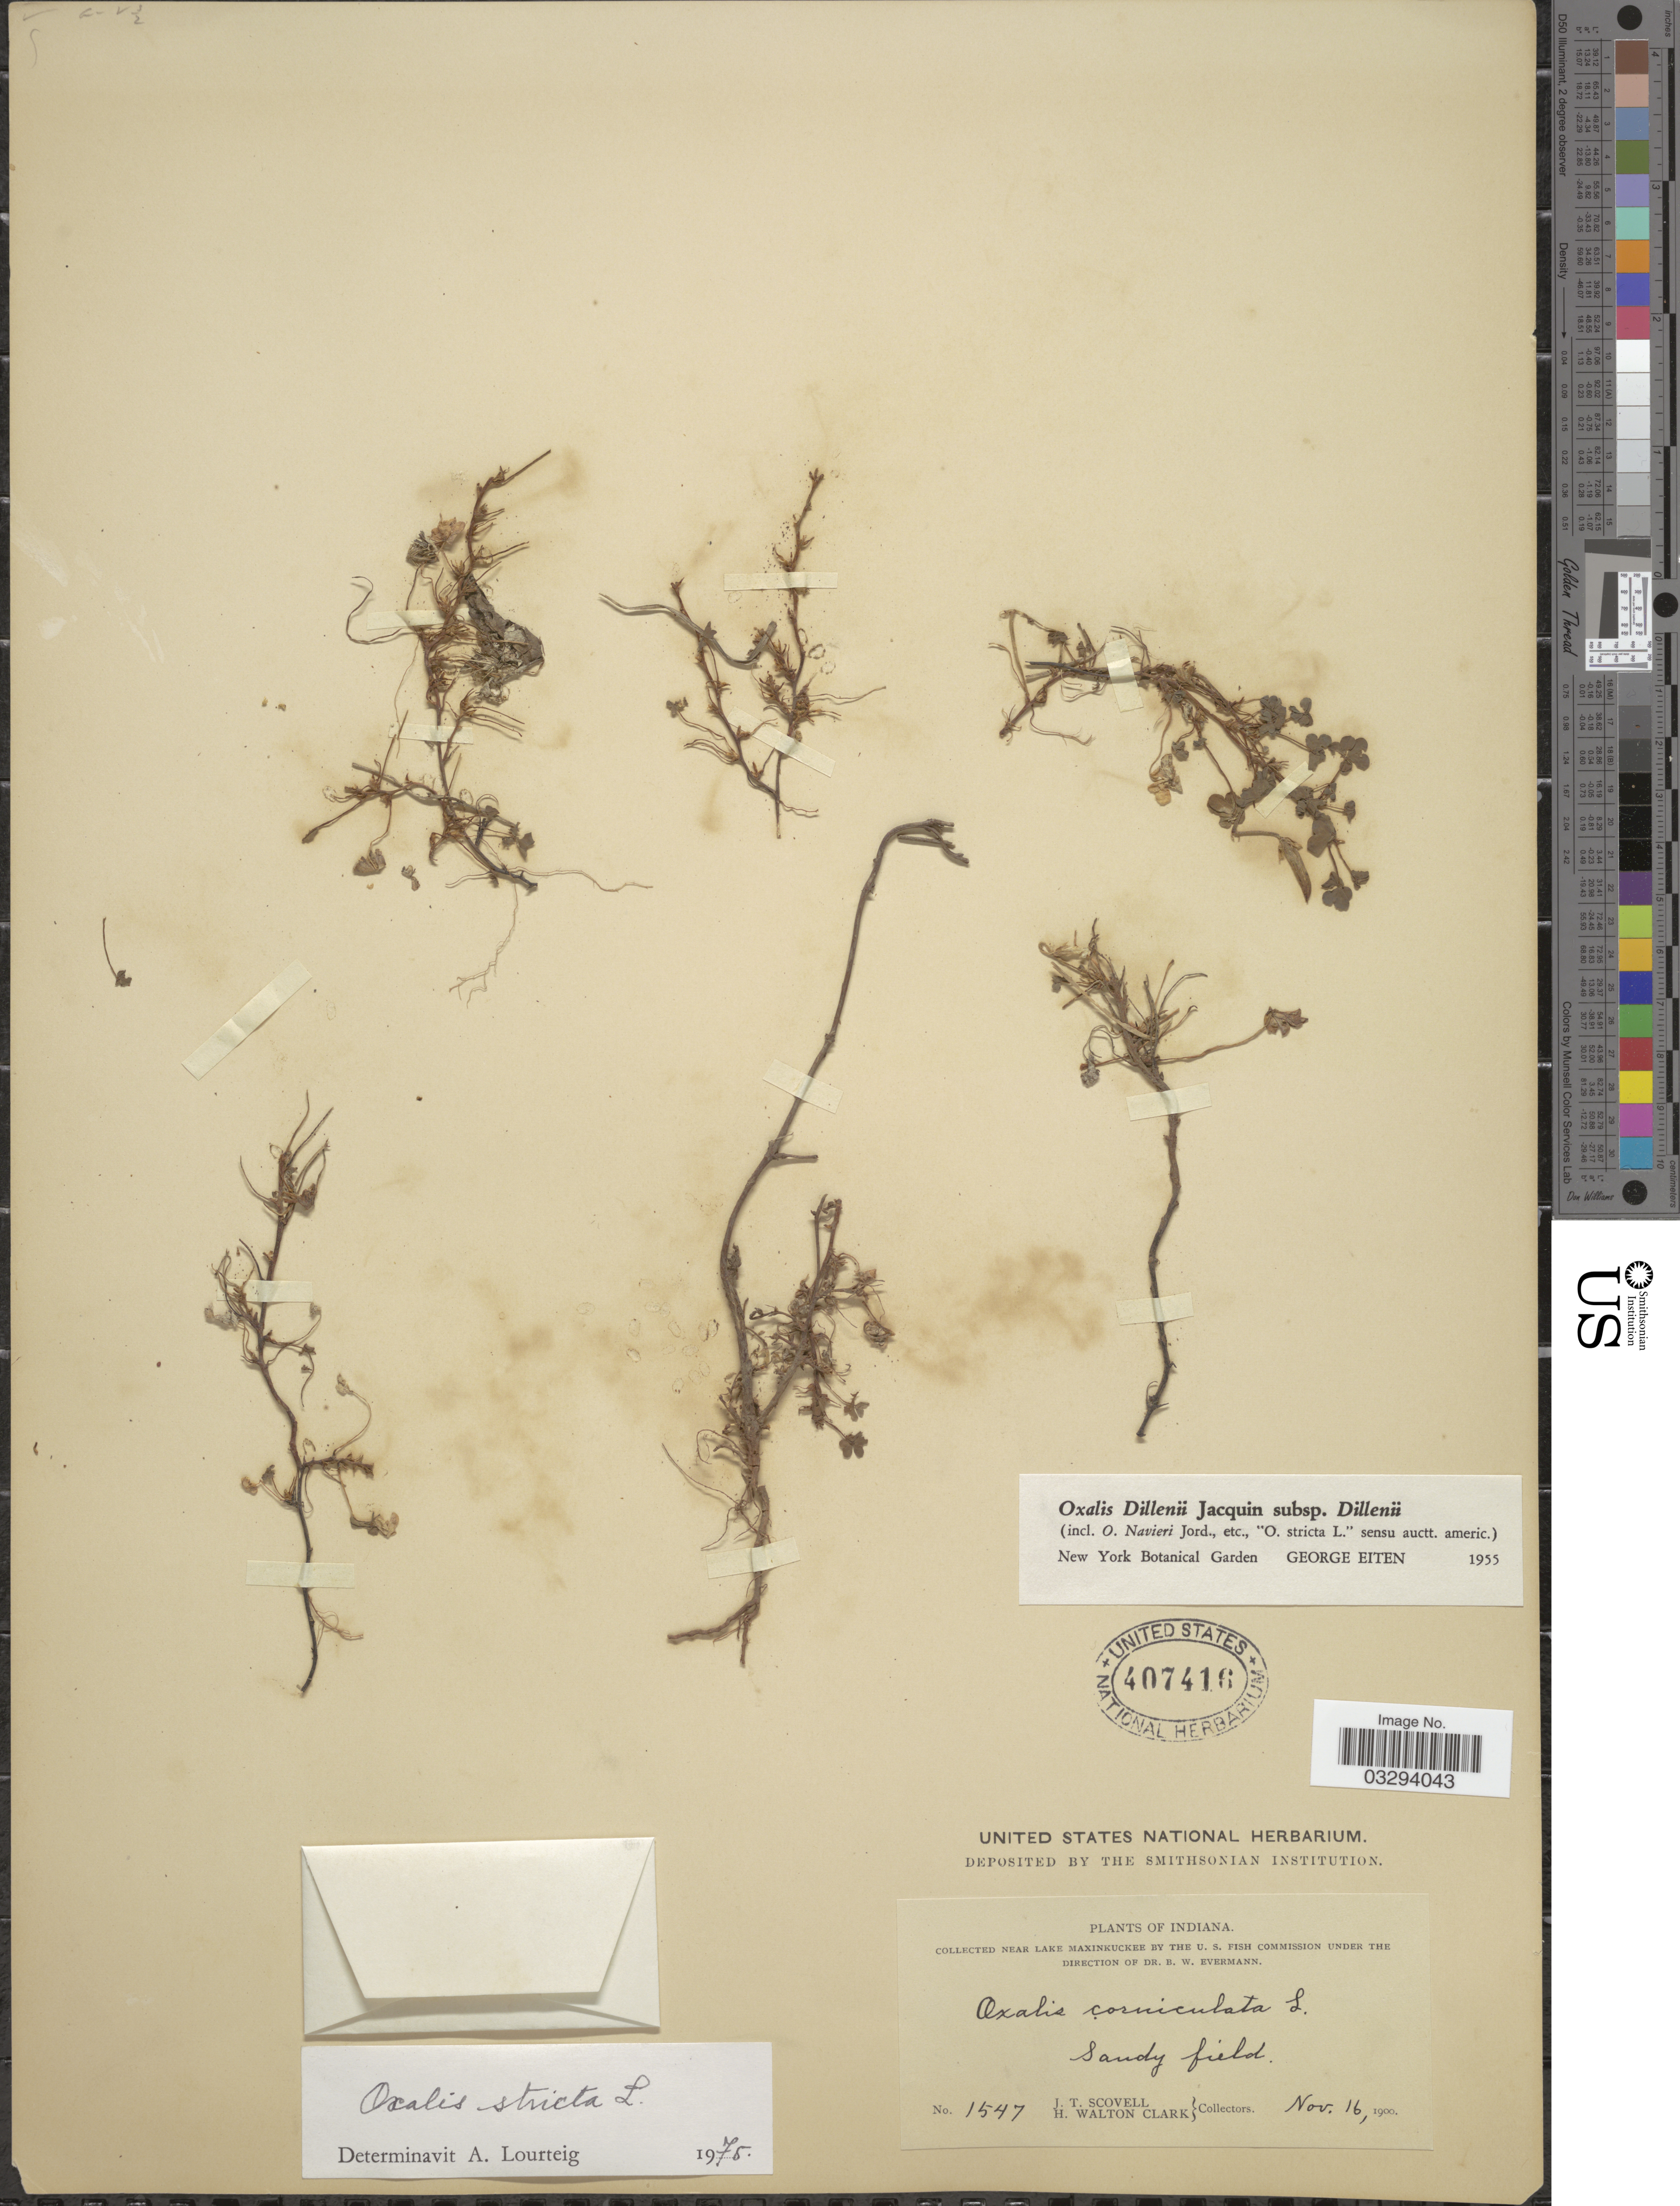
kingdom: Plantae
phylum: Tracheophyta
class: Magnoliopsida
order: Oxalidales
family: Oxalidaceae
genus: Oxalis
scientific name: Oxalis stricta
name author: L.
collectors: J. T. Scovell & H. W. Clark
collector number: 1547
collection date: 1900-11-16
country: United States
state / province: Indiana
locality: Near Lake Maxinkuckee.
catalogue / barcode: US 407416